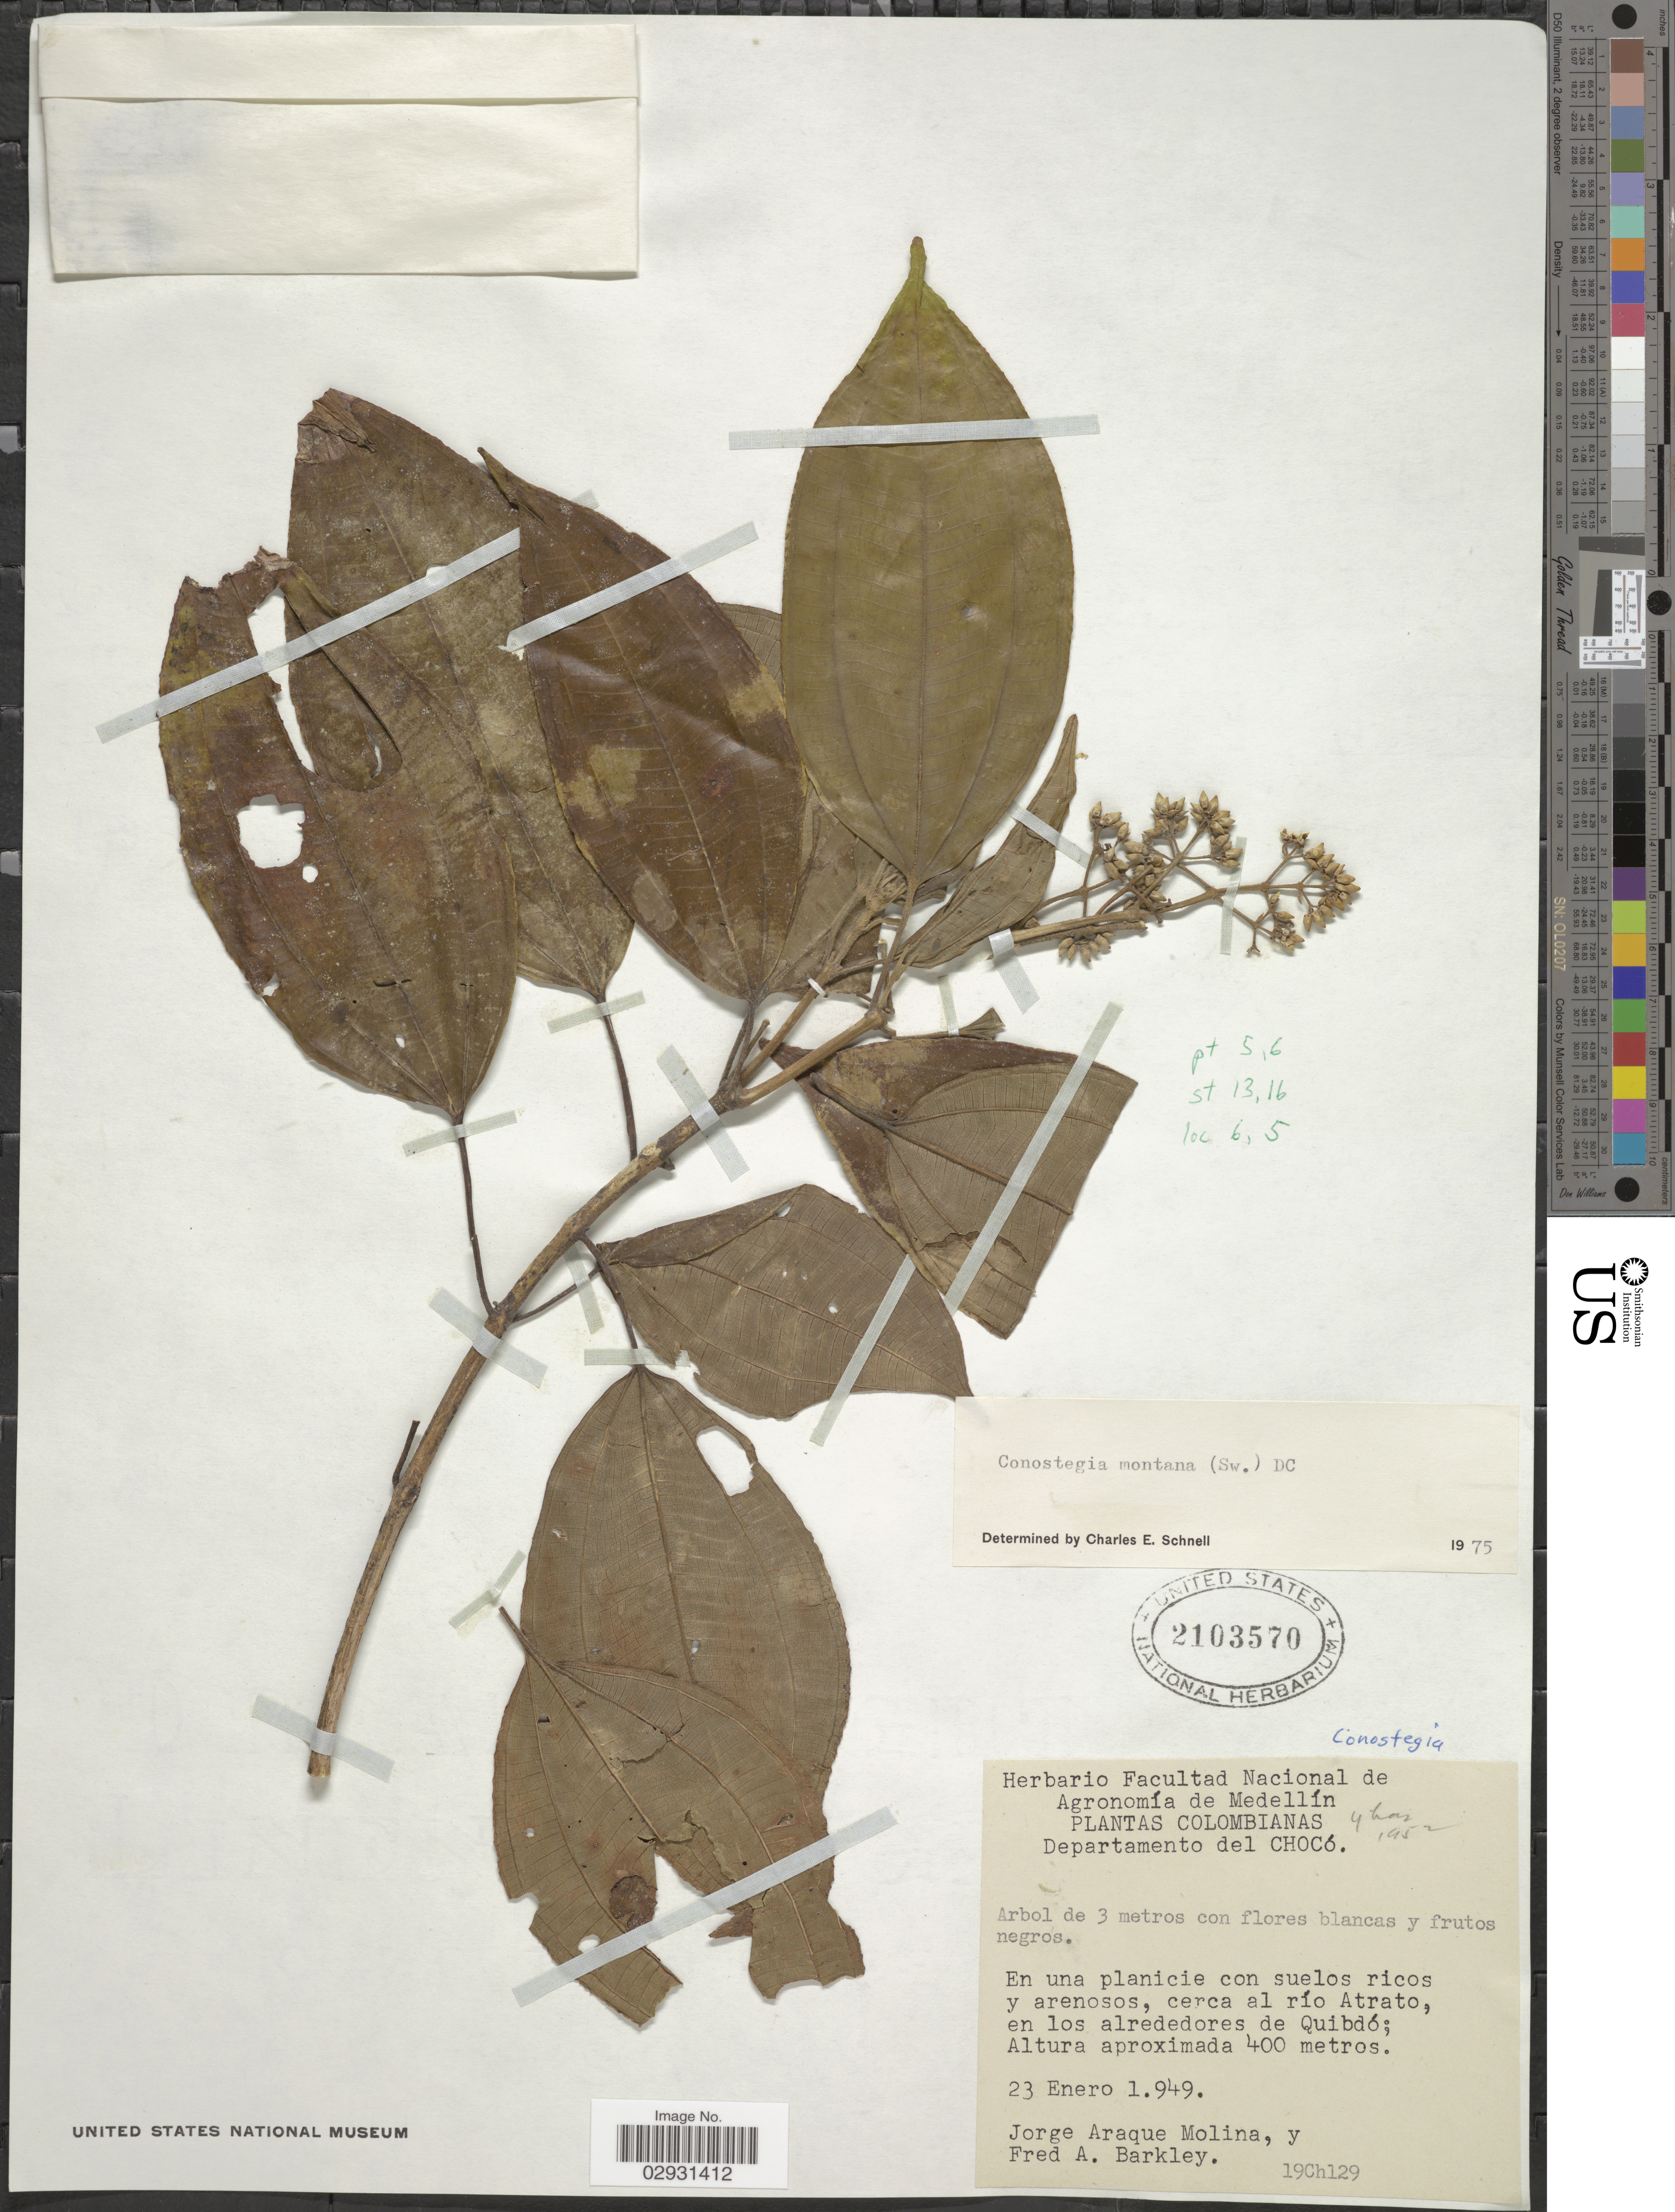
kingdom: Plantae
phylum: Tracheophyta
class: Magnoliopsida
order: Myrtales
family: Melastomataceae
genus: Conostegia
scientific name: Conostegia montana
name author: (Sw.) D. Don ex DC.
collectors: J. Araque Molina & F. A. Barkley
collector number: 19Ch129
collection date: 1949-01-23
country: Colombia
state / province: Chocó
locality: Departamento del Chocó. En una planicie con suelos ricos y arenosos, cerca al río Altrato, en los alrededores de Quibdó.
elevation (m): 400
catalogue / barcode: US 2103570